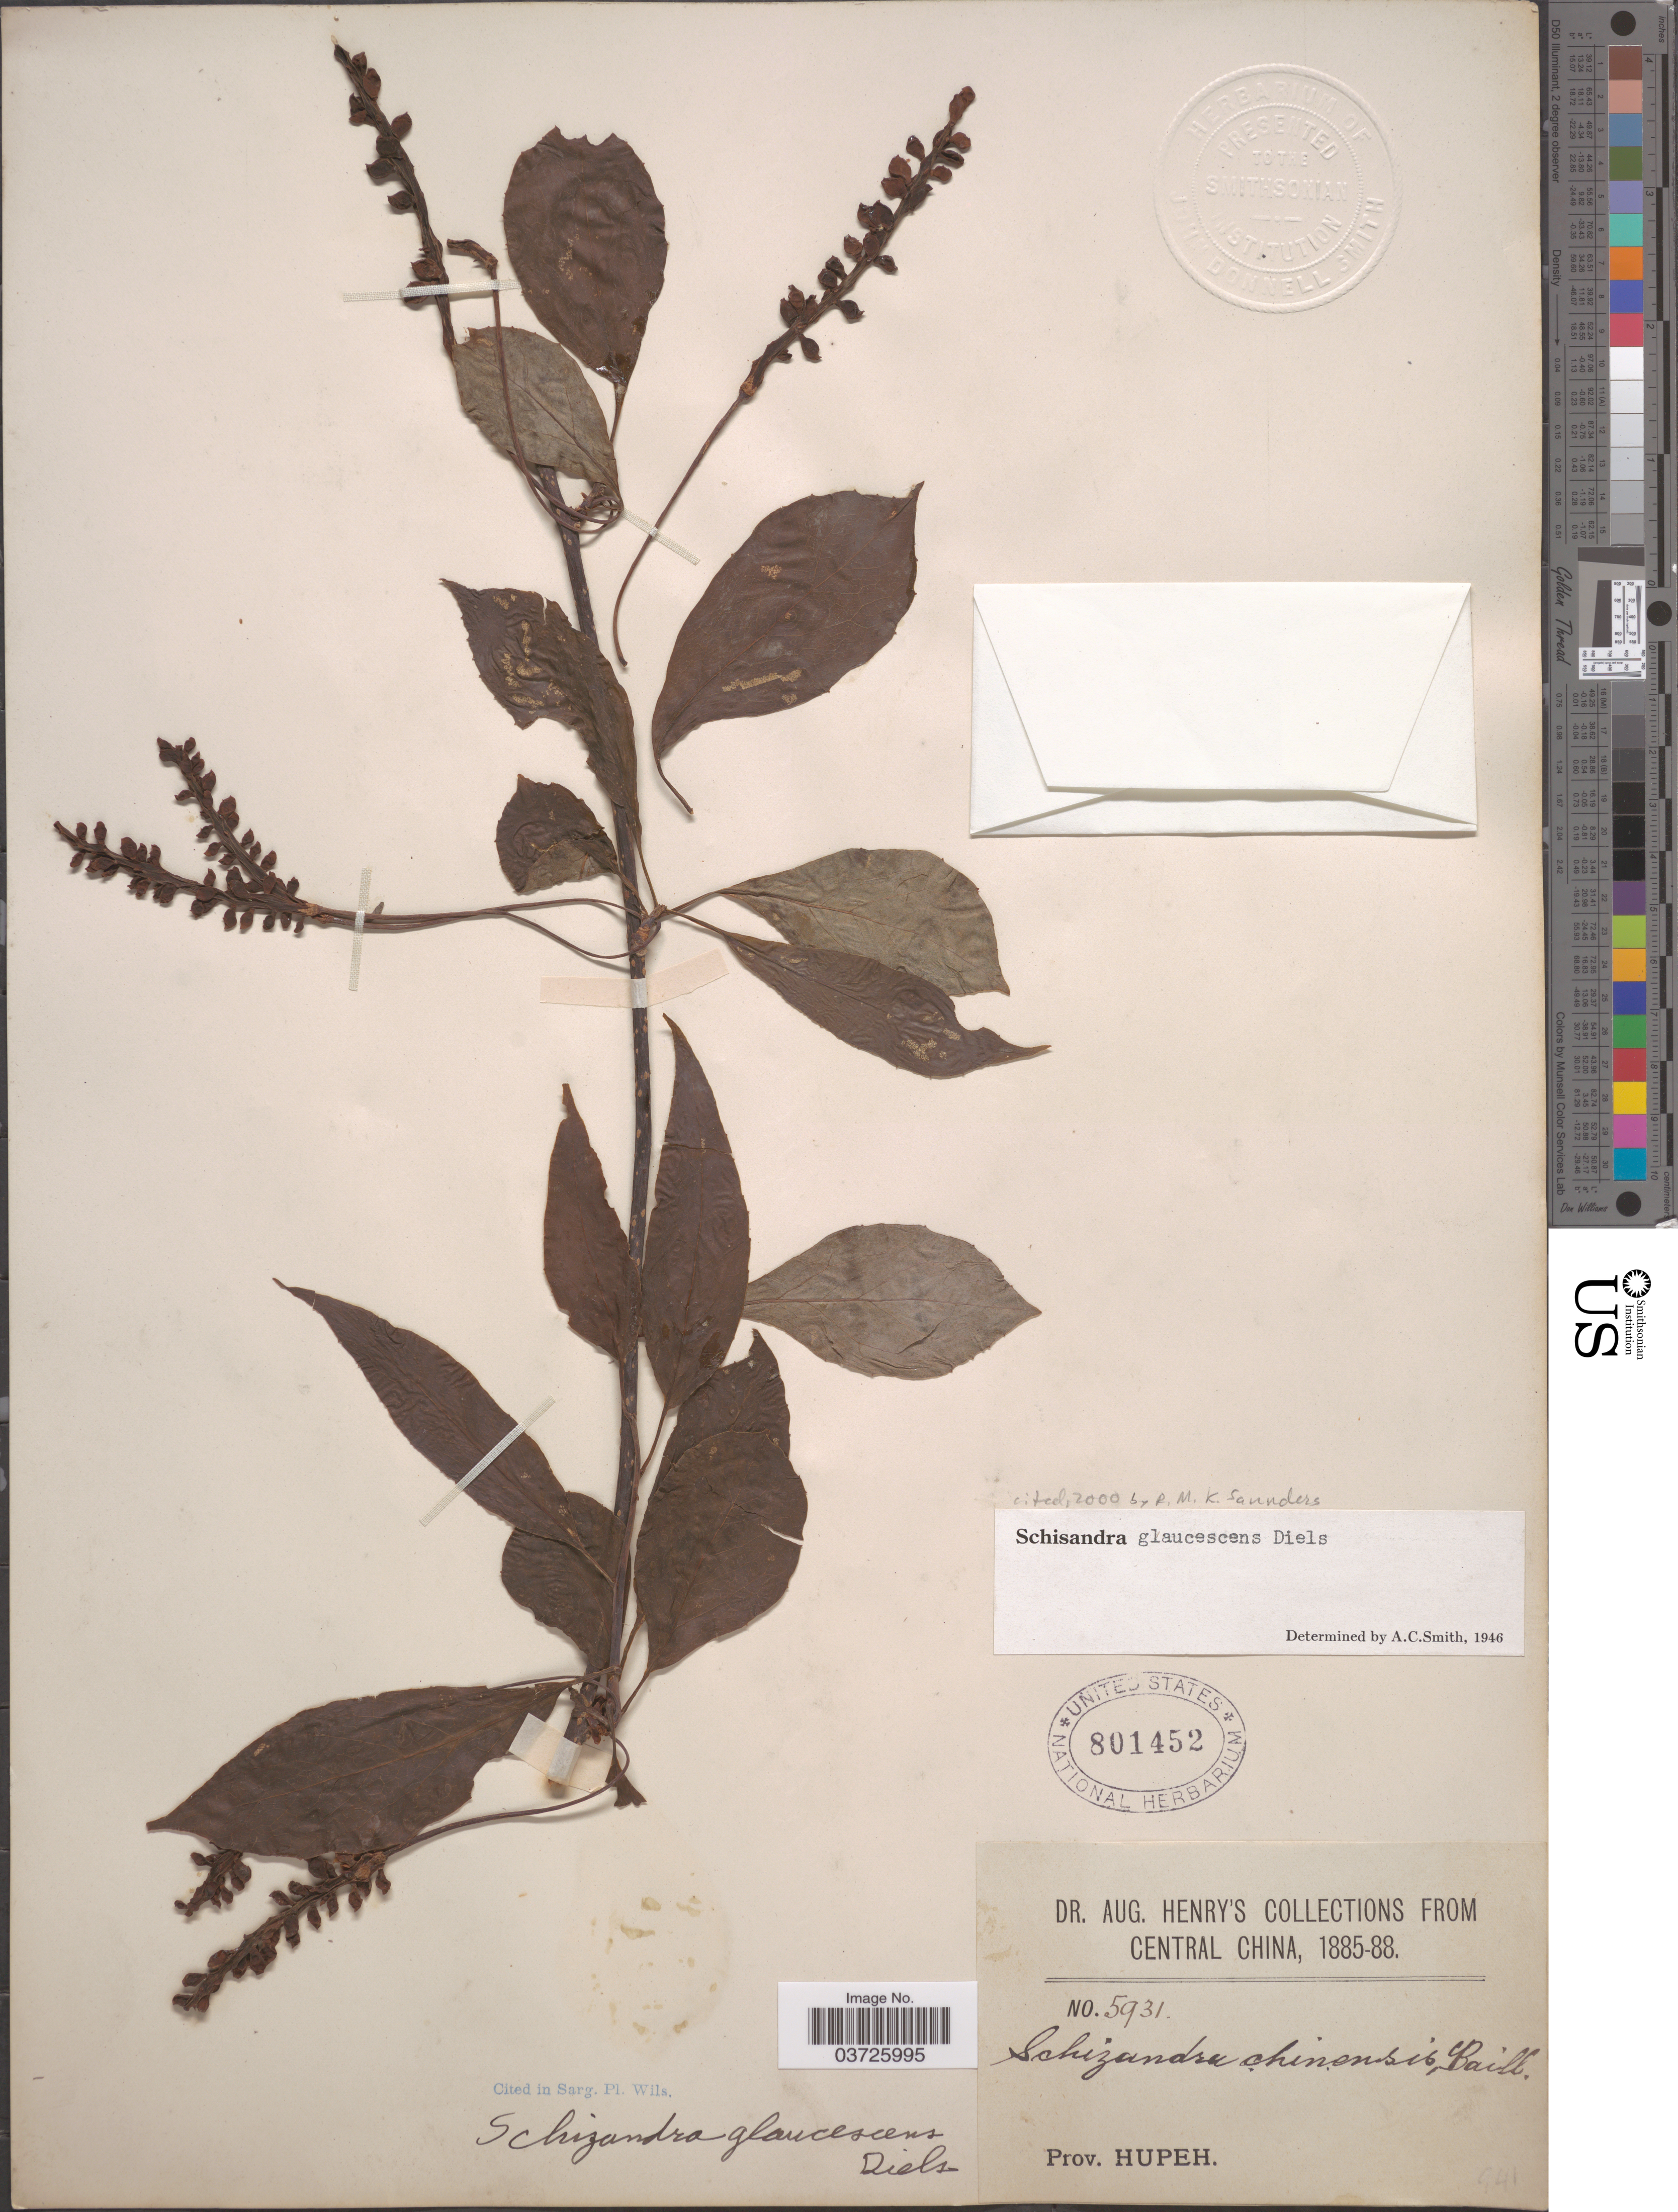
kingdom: Plantae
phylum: Tracheophyta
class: Magnoliopsida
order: Austrobaileyales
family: Schisandraceae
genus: Schisandra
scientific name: Schisandra elongata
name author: (Blume) Baill.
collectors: A. Henry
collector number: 5931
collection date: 1885/1888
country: China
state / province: Hubei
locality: Central China. Prov. Hupeh.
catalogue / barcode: US 801452